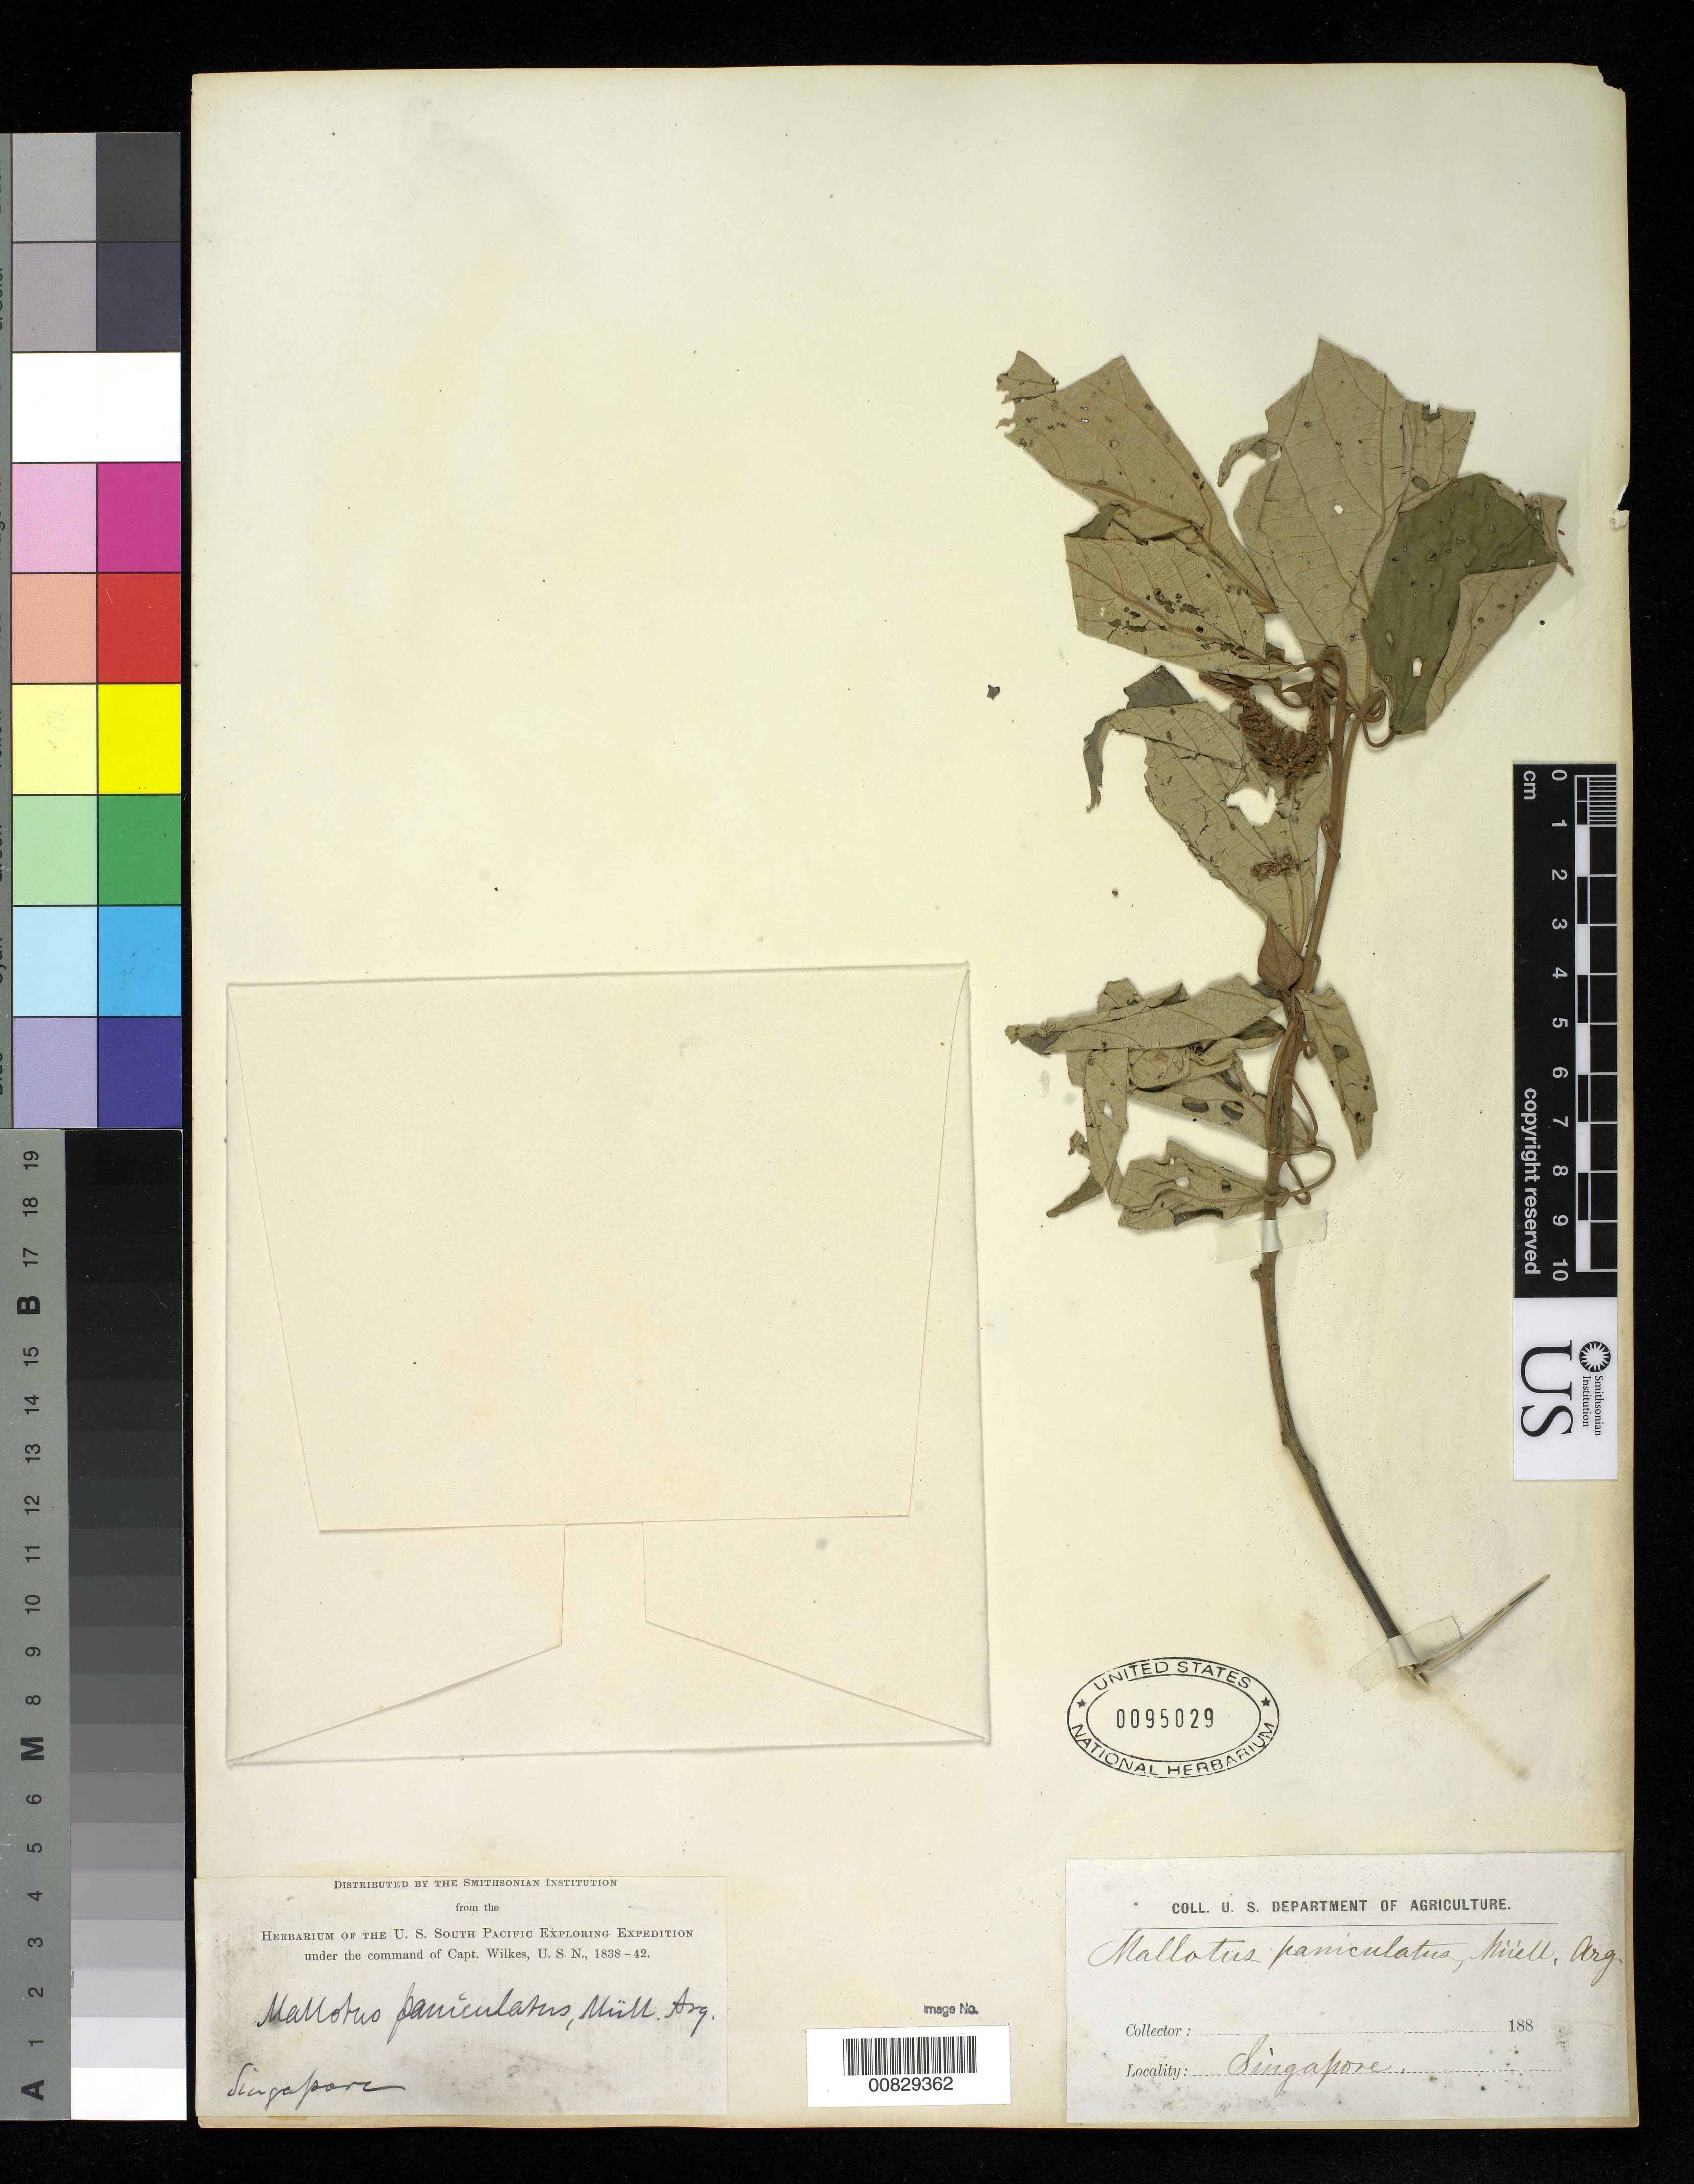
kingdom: Plantae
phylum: Tracheophyta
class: Magnoliopsida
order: Malpighiales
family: Euphorbiaceae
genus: Mallotus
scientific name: Mallotus paniculatus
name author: (Lam.) Müll. Arg.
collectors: Wilkes Explor. Exped.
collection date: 1838/1842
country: Singapore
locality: Singapore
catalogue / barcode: US 95029